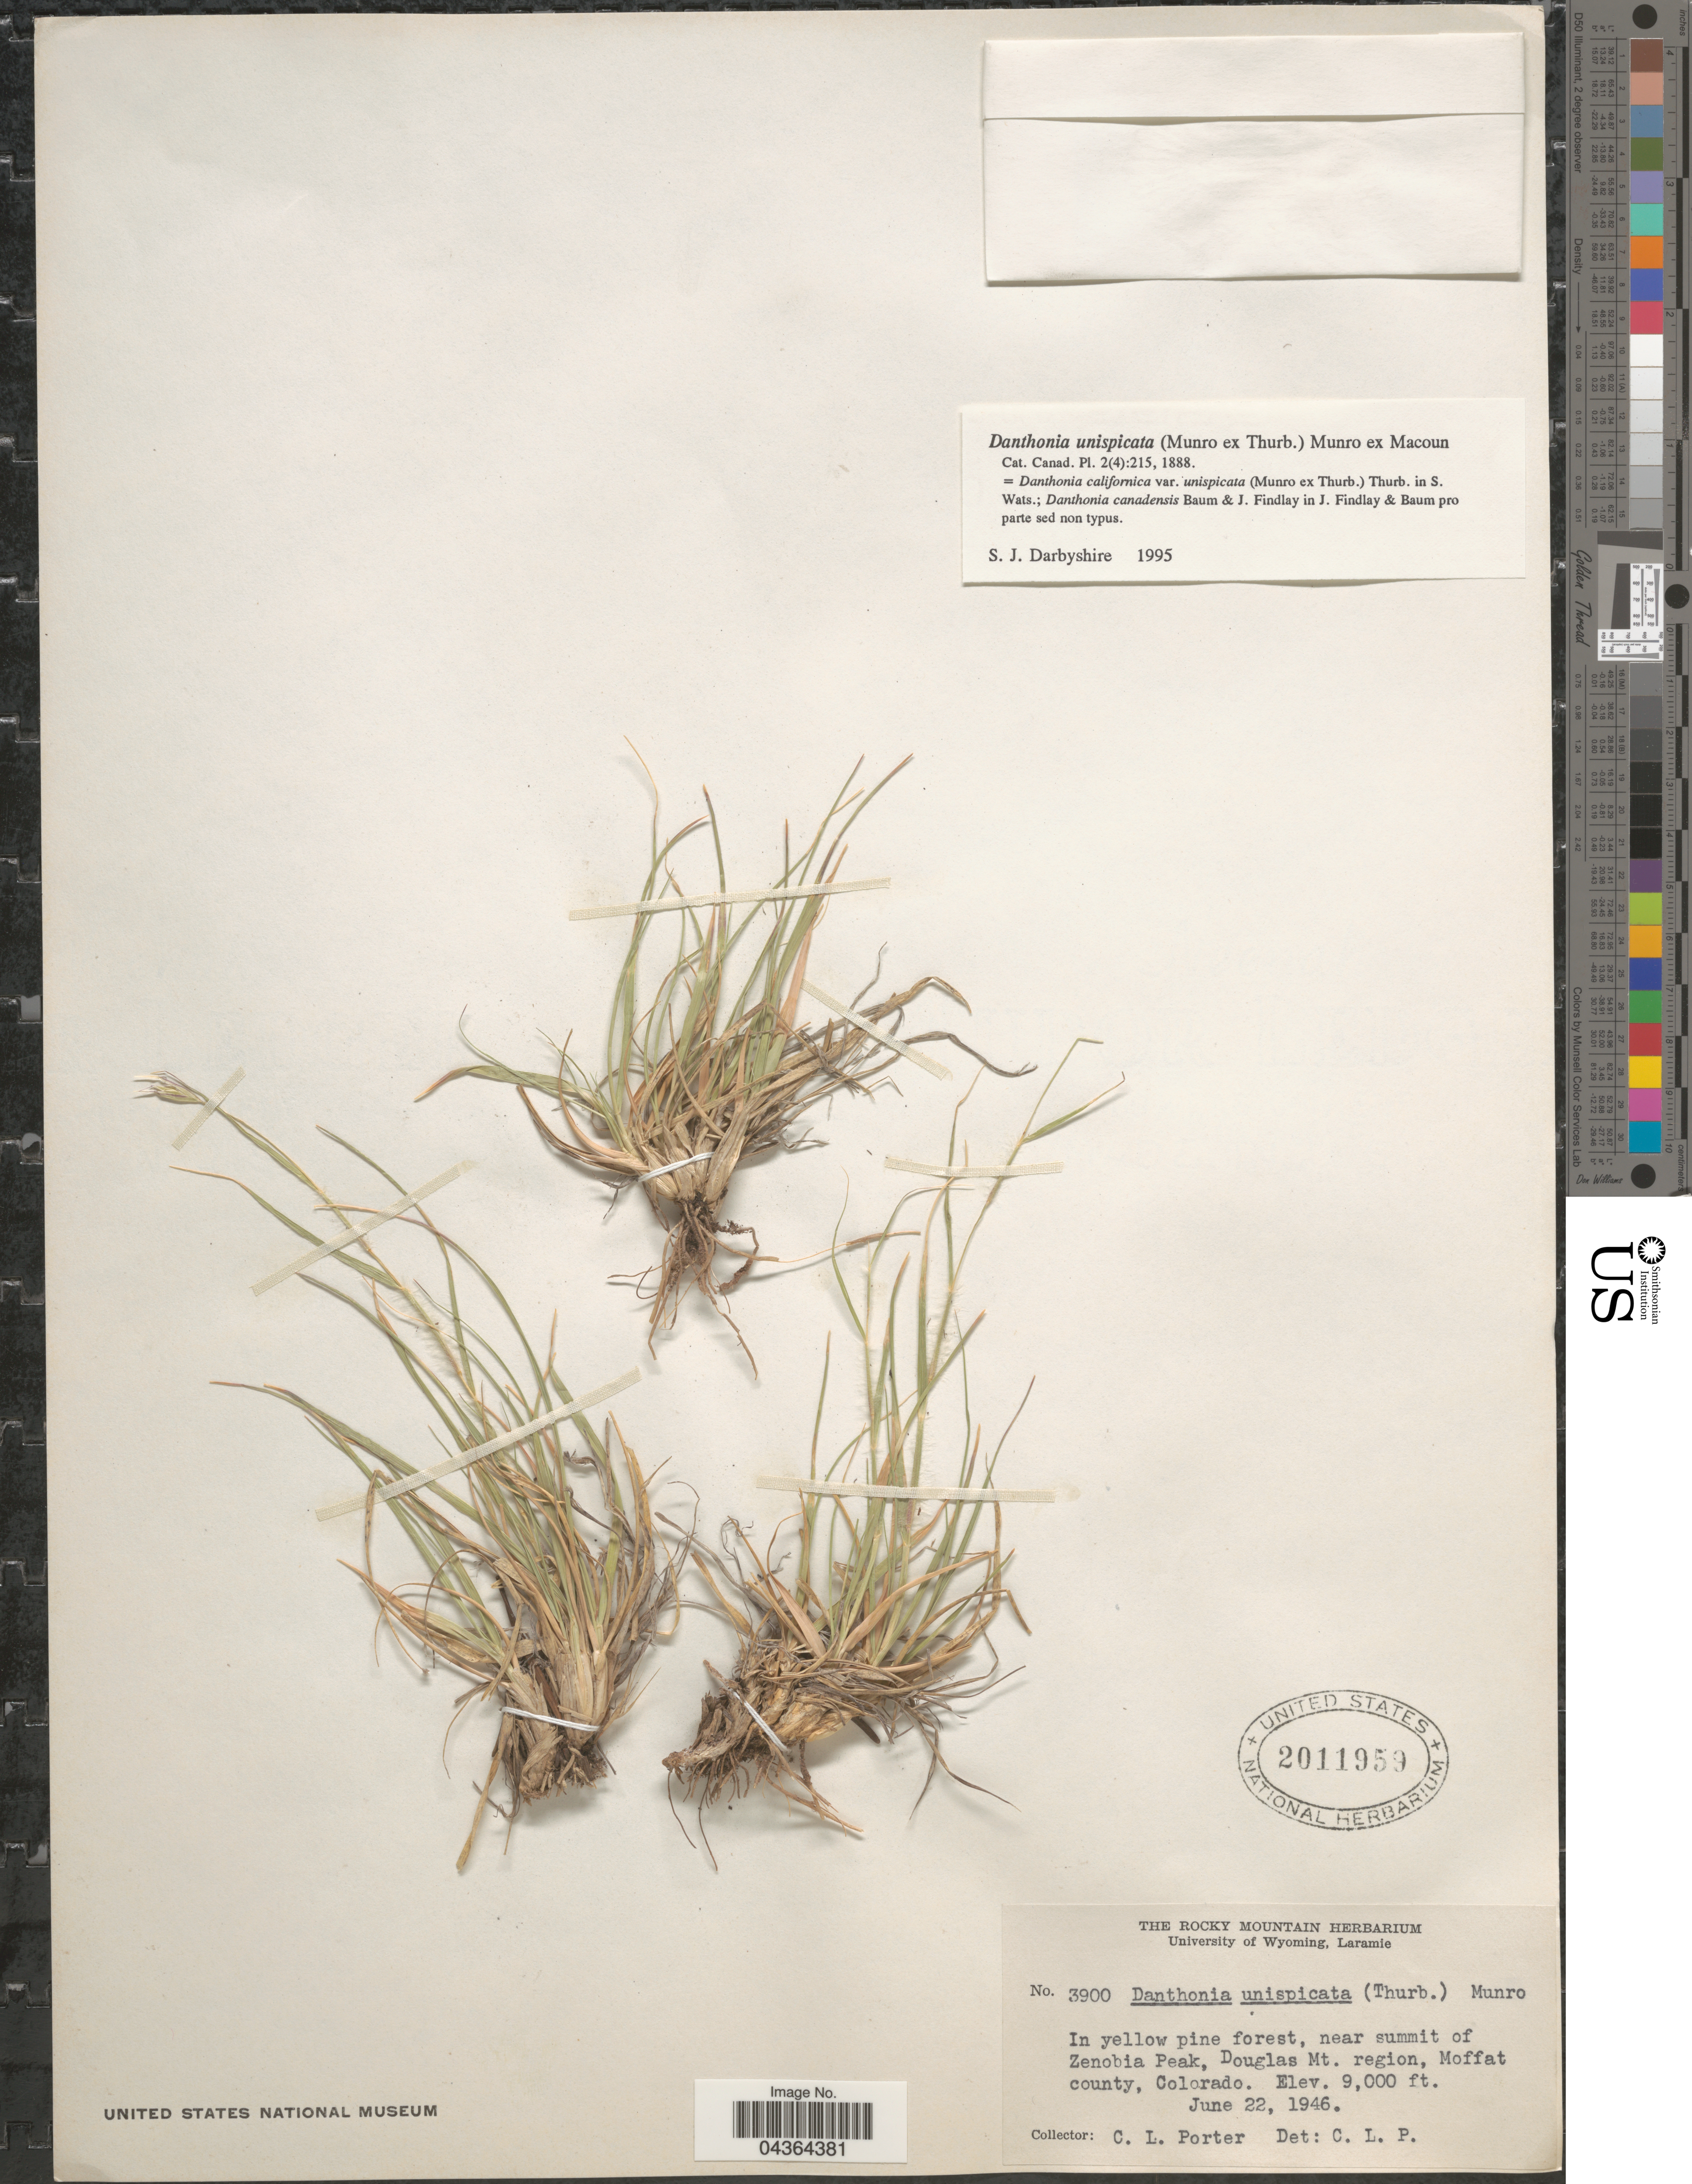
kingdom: Plantae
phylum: Tracheophyta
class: Liliopsida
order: Poales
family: Poaceae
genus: Danthonia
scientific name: Danthonia unispicata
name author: (Thurb.) Munro ex Macoun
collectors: C. L. Porter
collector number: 3900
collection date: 1946-06-22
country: United States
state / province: Colorado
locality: In yellow pine forest, near summit of Zenobia Peak, Douglas Mt. region, Moffat county.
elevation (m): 2743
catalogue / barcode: US 2011959